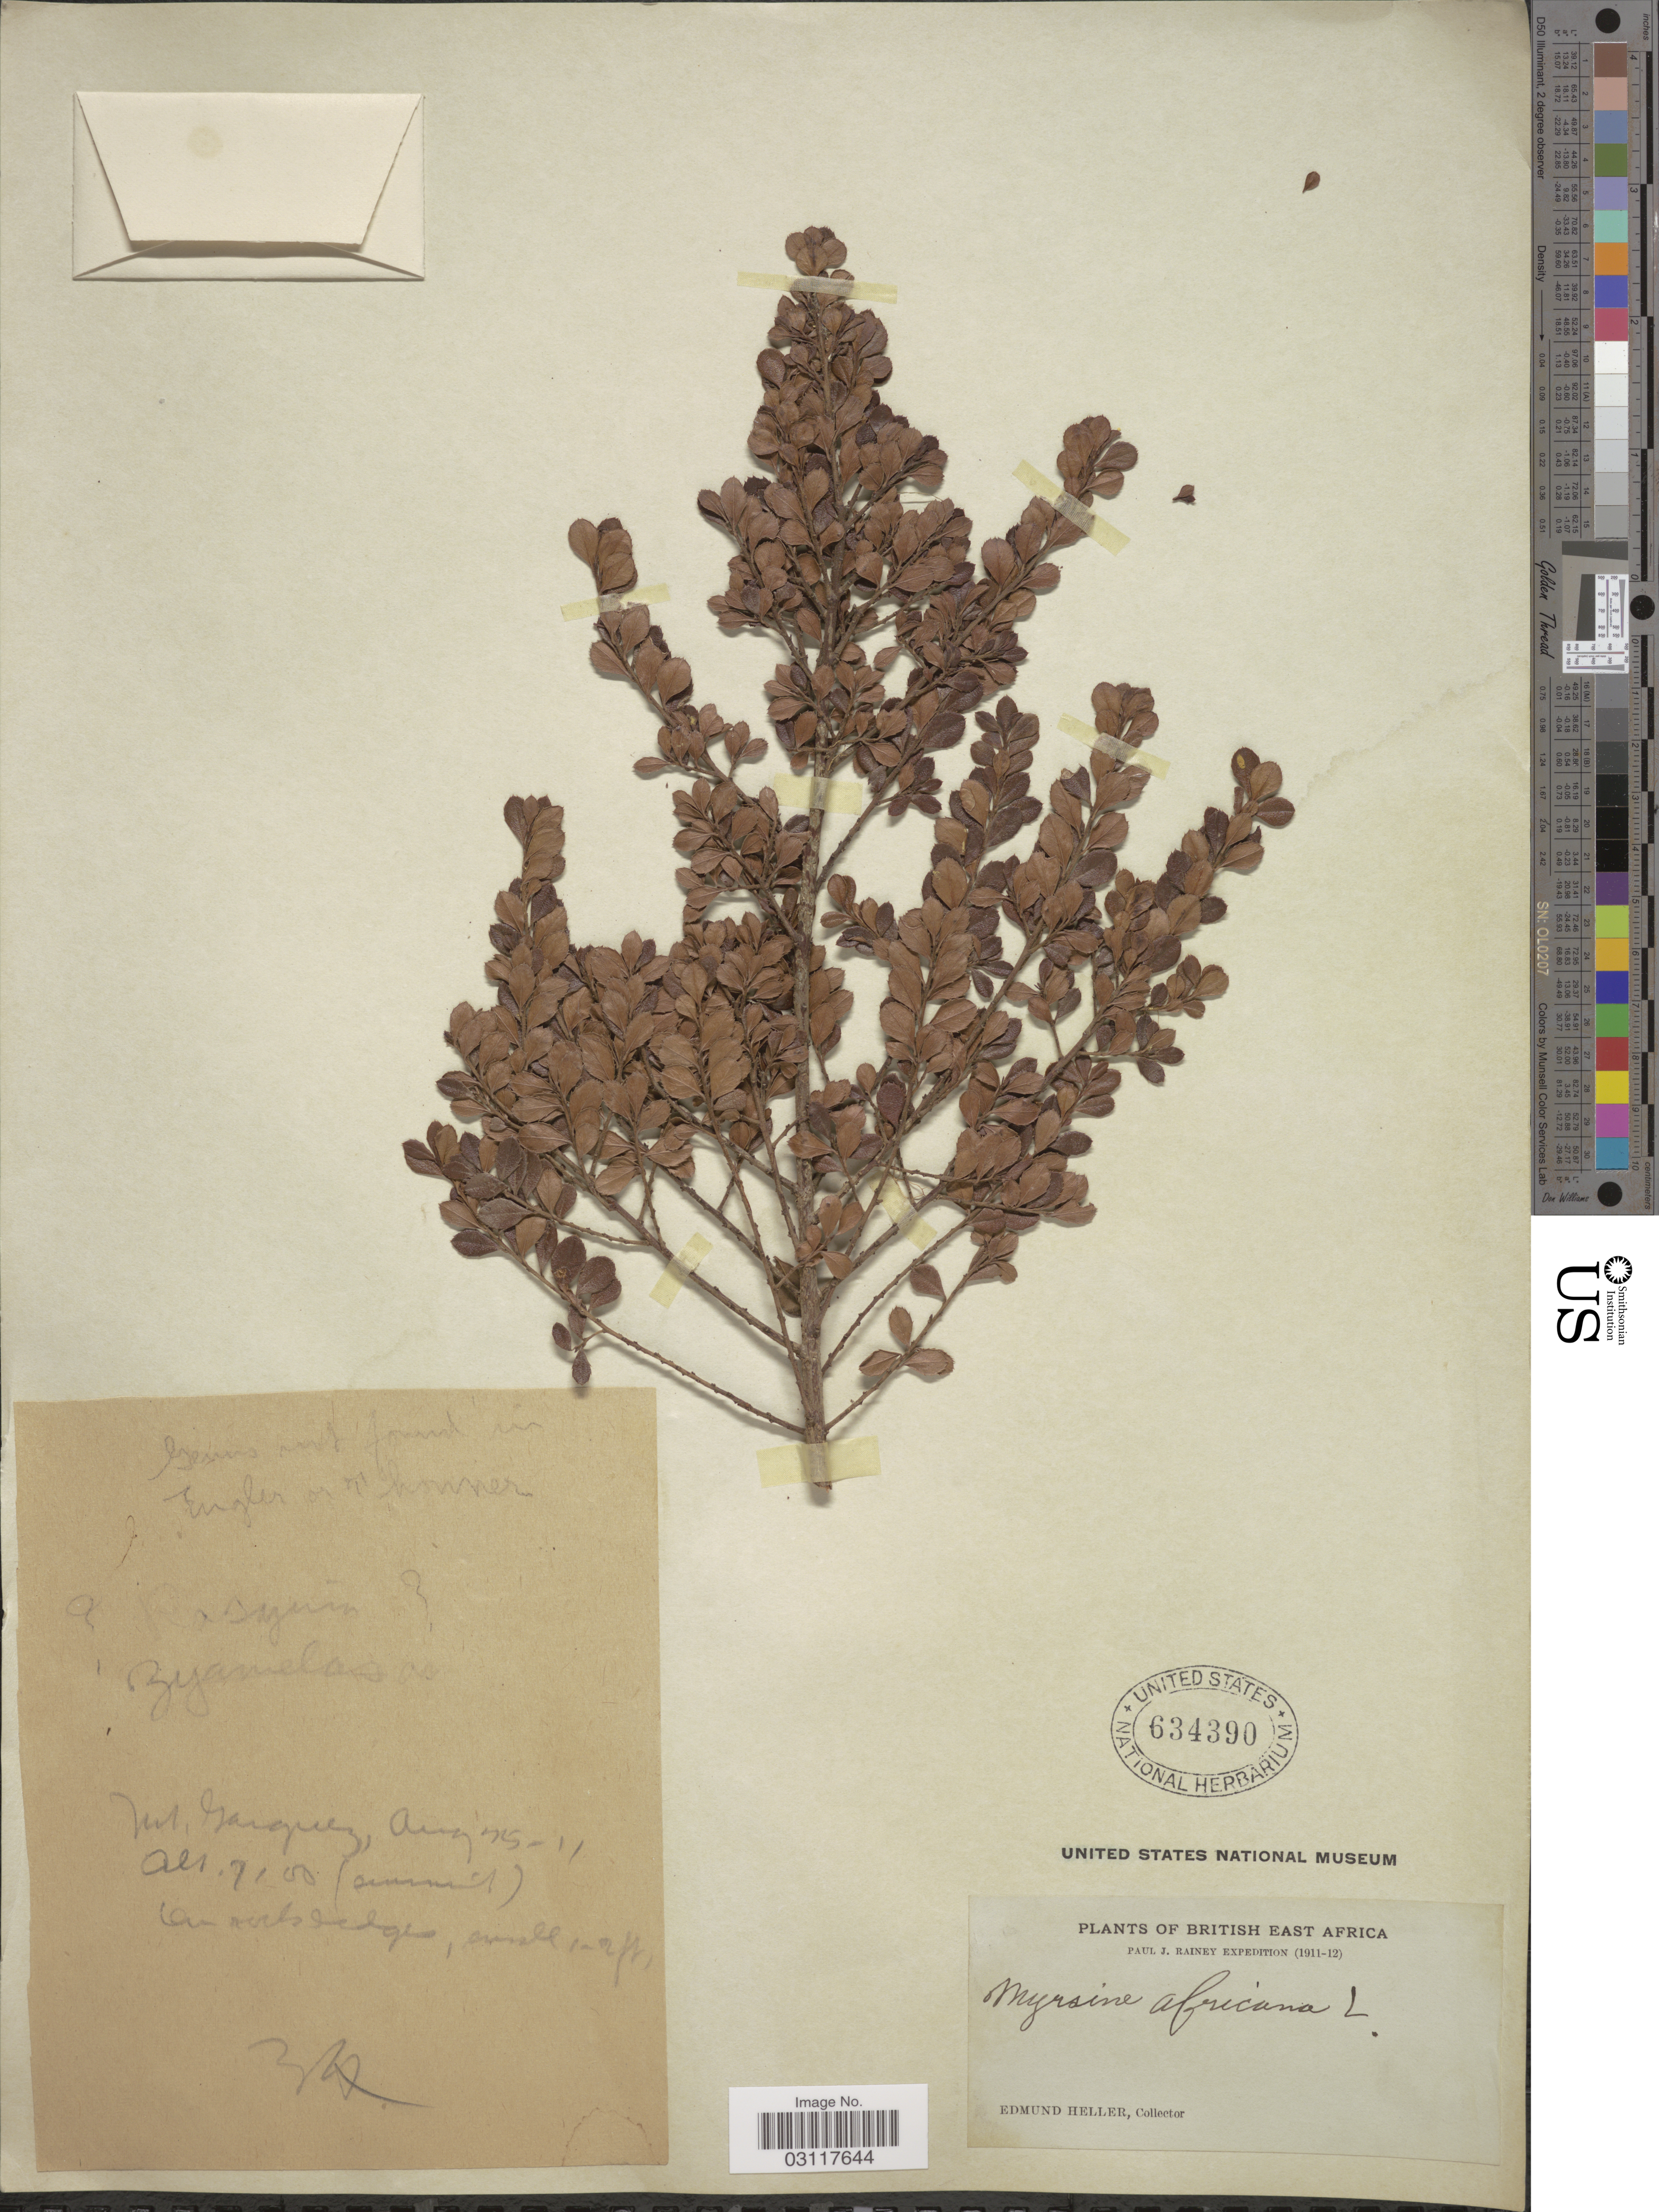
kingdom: Plantae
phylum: Tracheophyta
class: Magnoliopsida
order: Ericales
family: Primulaceae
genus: Myrsine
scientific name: Myrsine africana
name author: L.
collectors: E. Heller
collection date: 1911-08-25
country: Kenya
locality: British East Africa, Mt. Garguez.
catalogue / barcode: US 634390